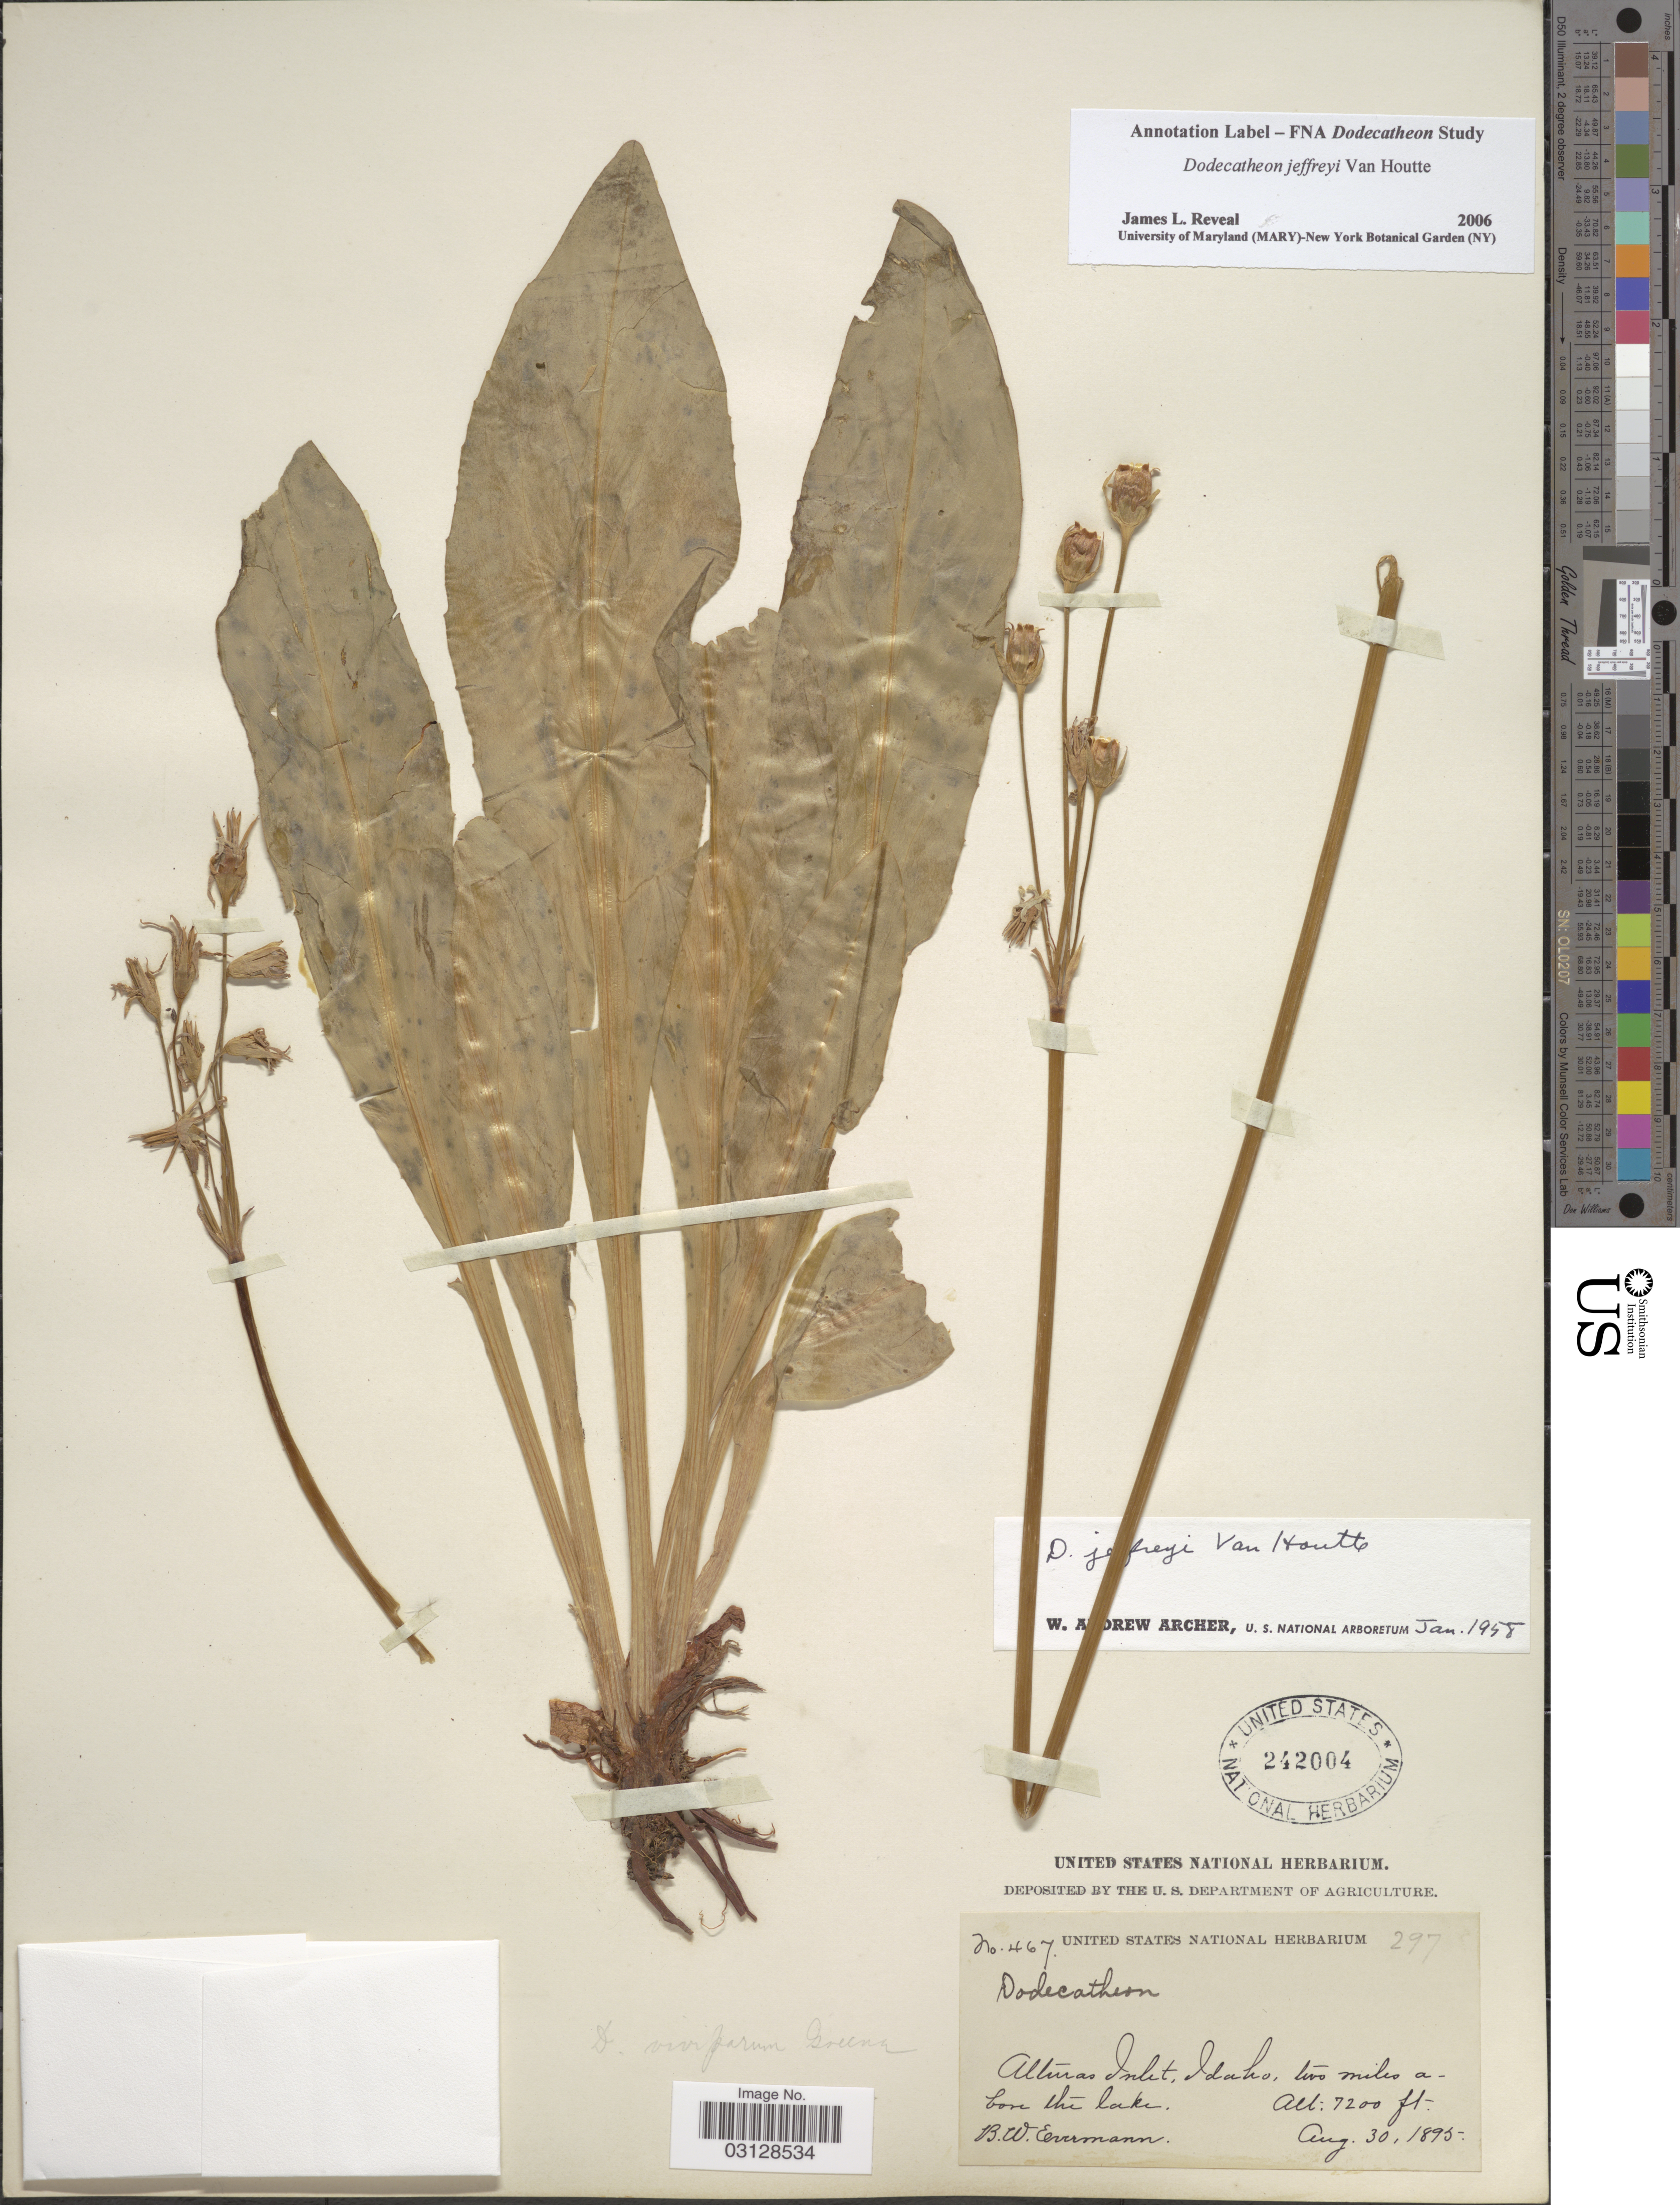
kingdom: Plantae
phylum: Tracheophyta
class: Magnoliopsida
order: Ericales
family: Primulaceae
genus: Dodecatheon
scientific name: Dodecatheon jeffreyi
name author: Van Houtte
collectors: B. W. Evermann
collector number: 467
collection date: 1895-08-30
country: United States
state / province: Idaho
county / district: Blaine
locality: Alturas Inlet, two miles above the lake.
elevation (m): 2195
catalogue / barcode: US 242004